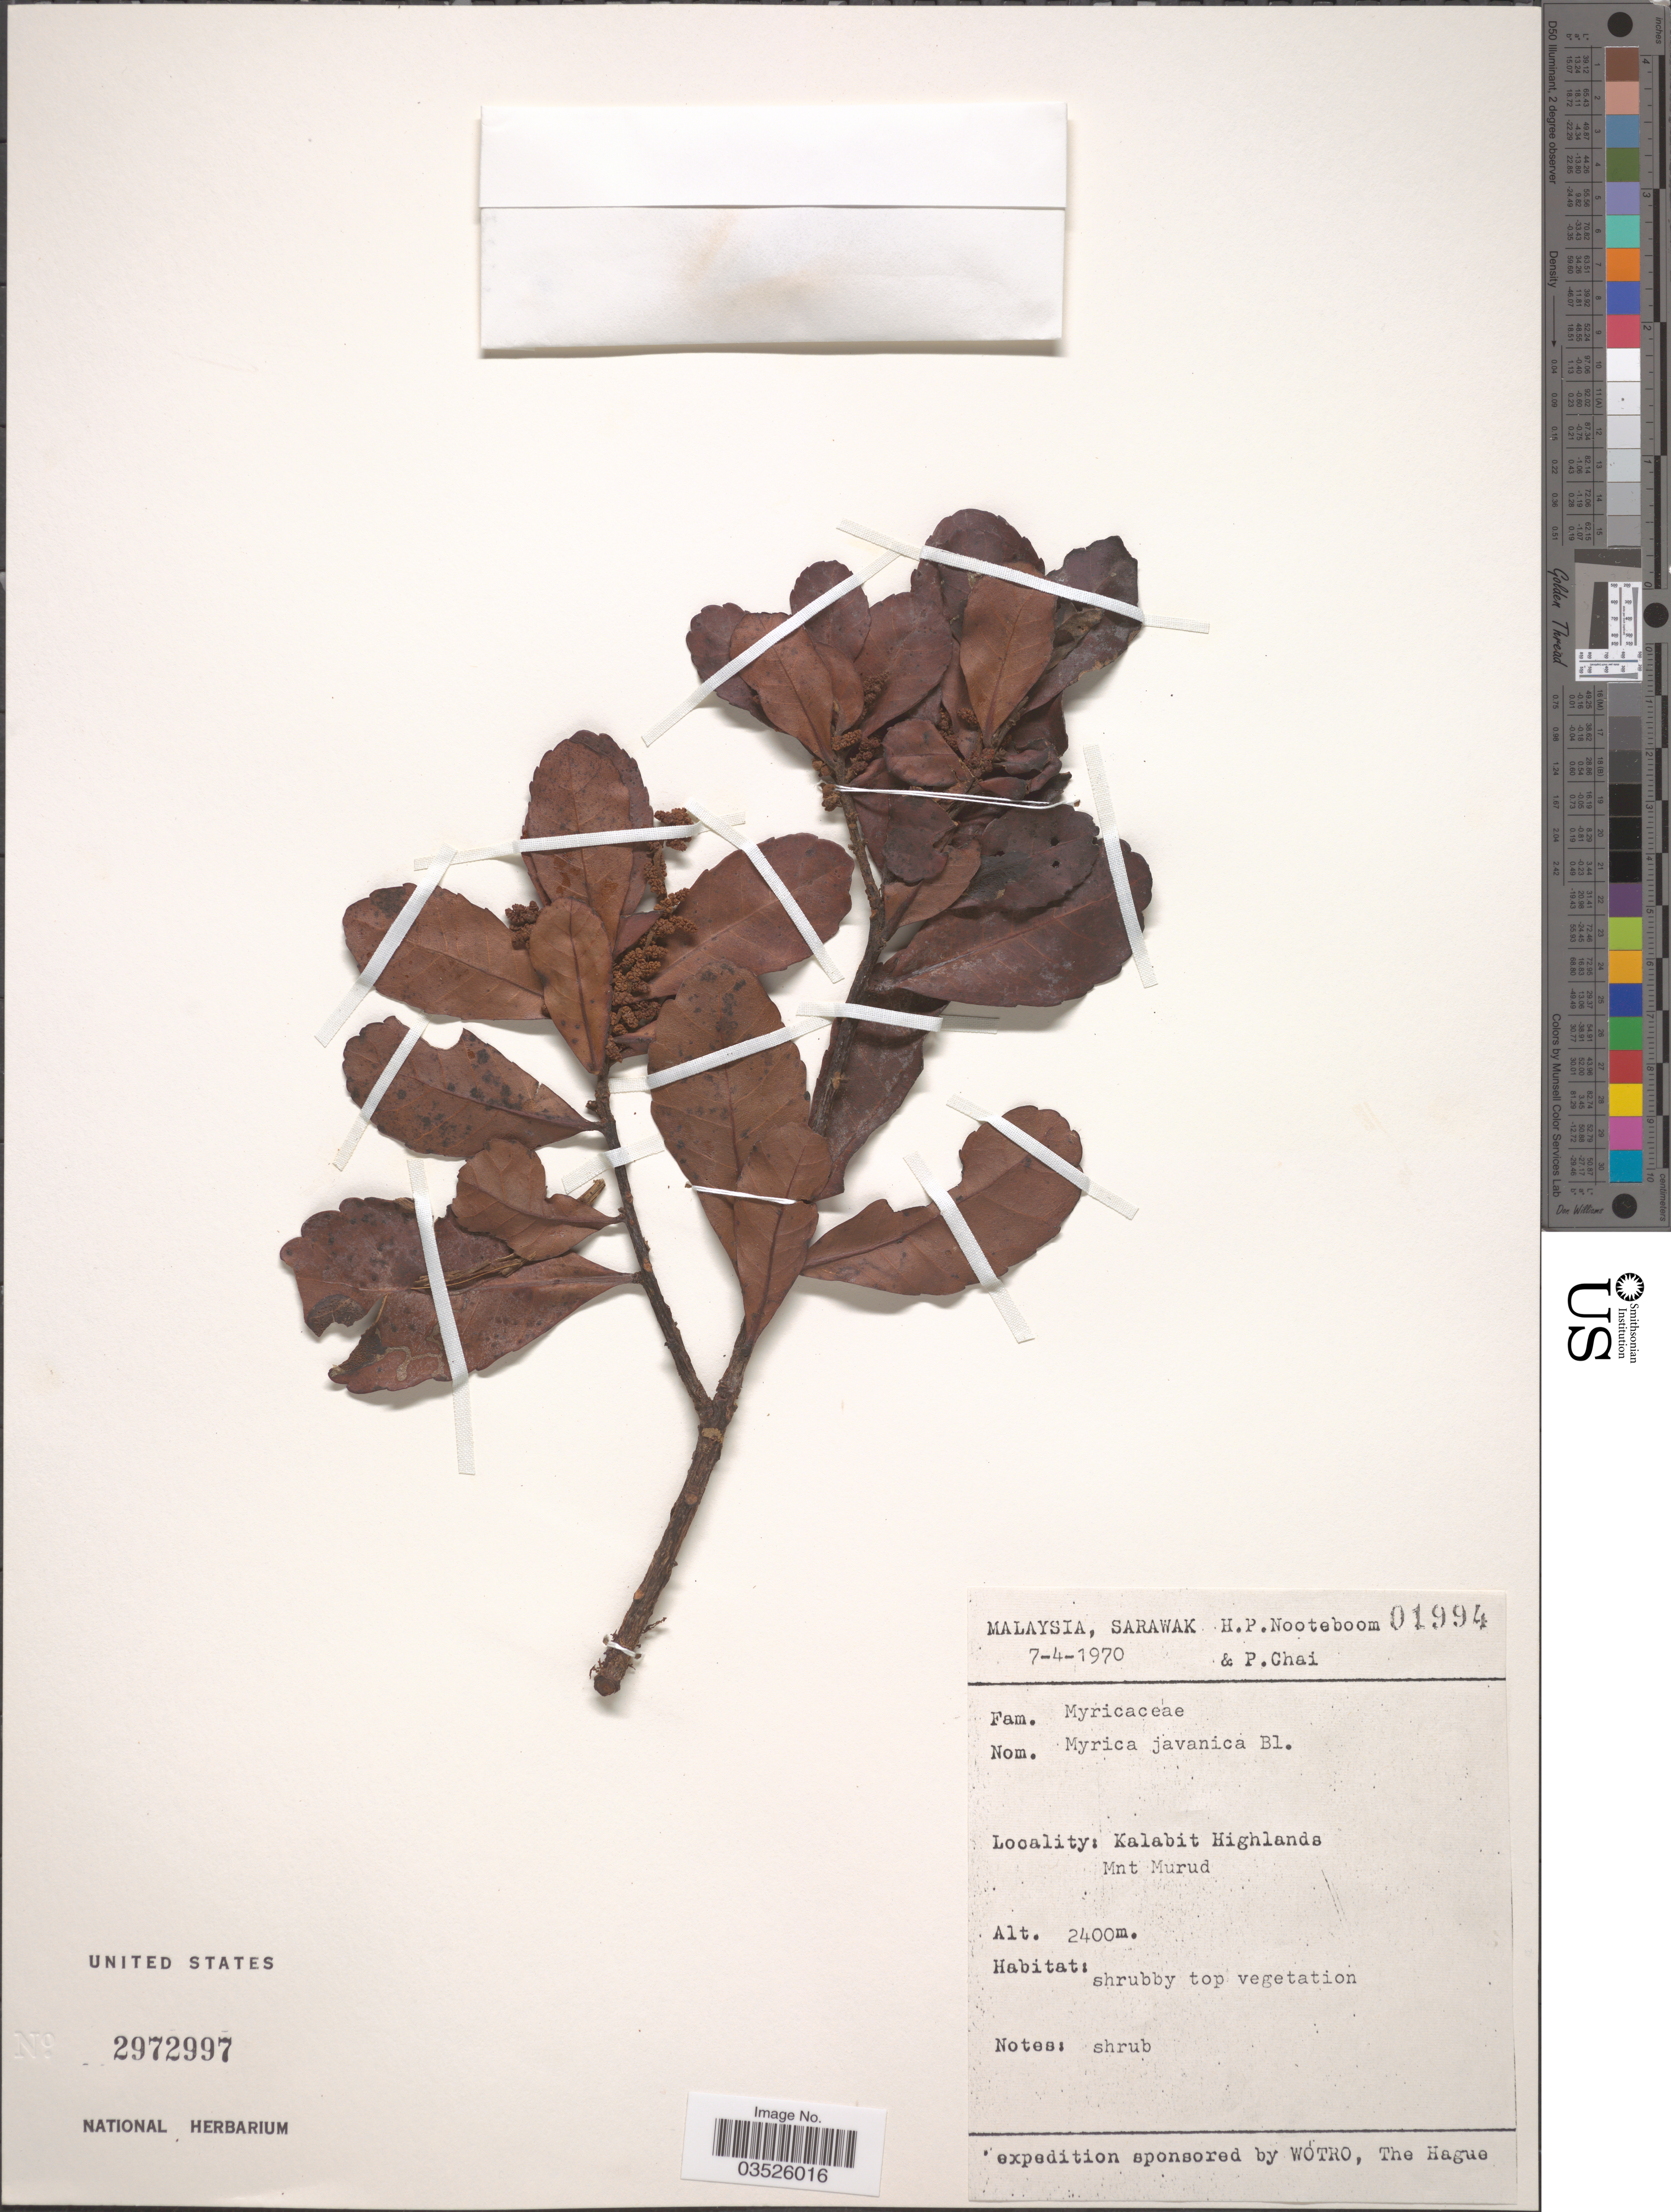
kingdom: Plantae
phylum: Tracheophyta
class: Magnoliopsida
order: Fagales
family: Myricaceae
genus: Morella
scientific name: Morella javanica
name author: (Blume) I.M. Turner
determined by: Strong, Mark T., (BOT), Smithsonian Institution - National Museum of Natural History (UNITED STATES)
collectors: H. P. Nooteboom & P. Chai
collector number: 01994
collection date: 1970-04-07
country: Malaysia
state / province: Sarawak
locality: Kalabit Highlands. Mnt Murud.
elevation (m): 2400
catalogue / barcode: US 2972997